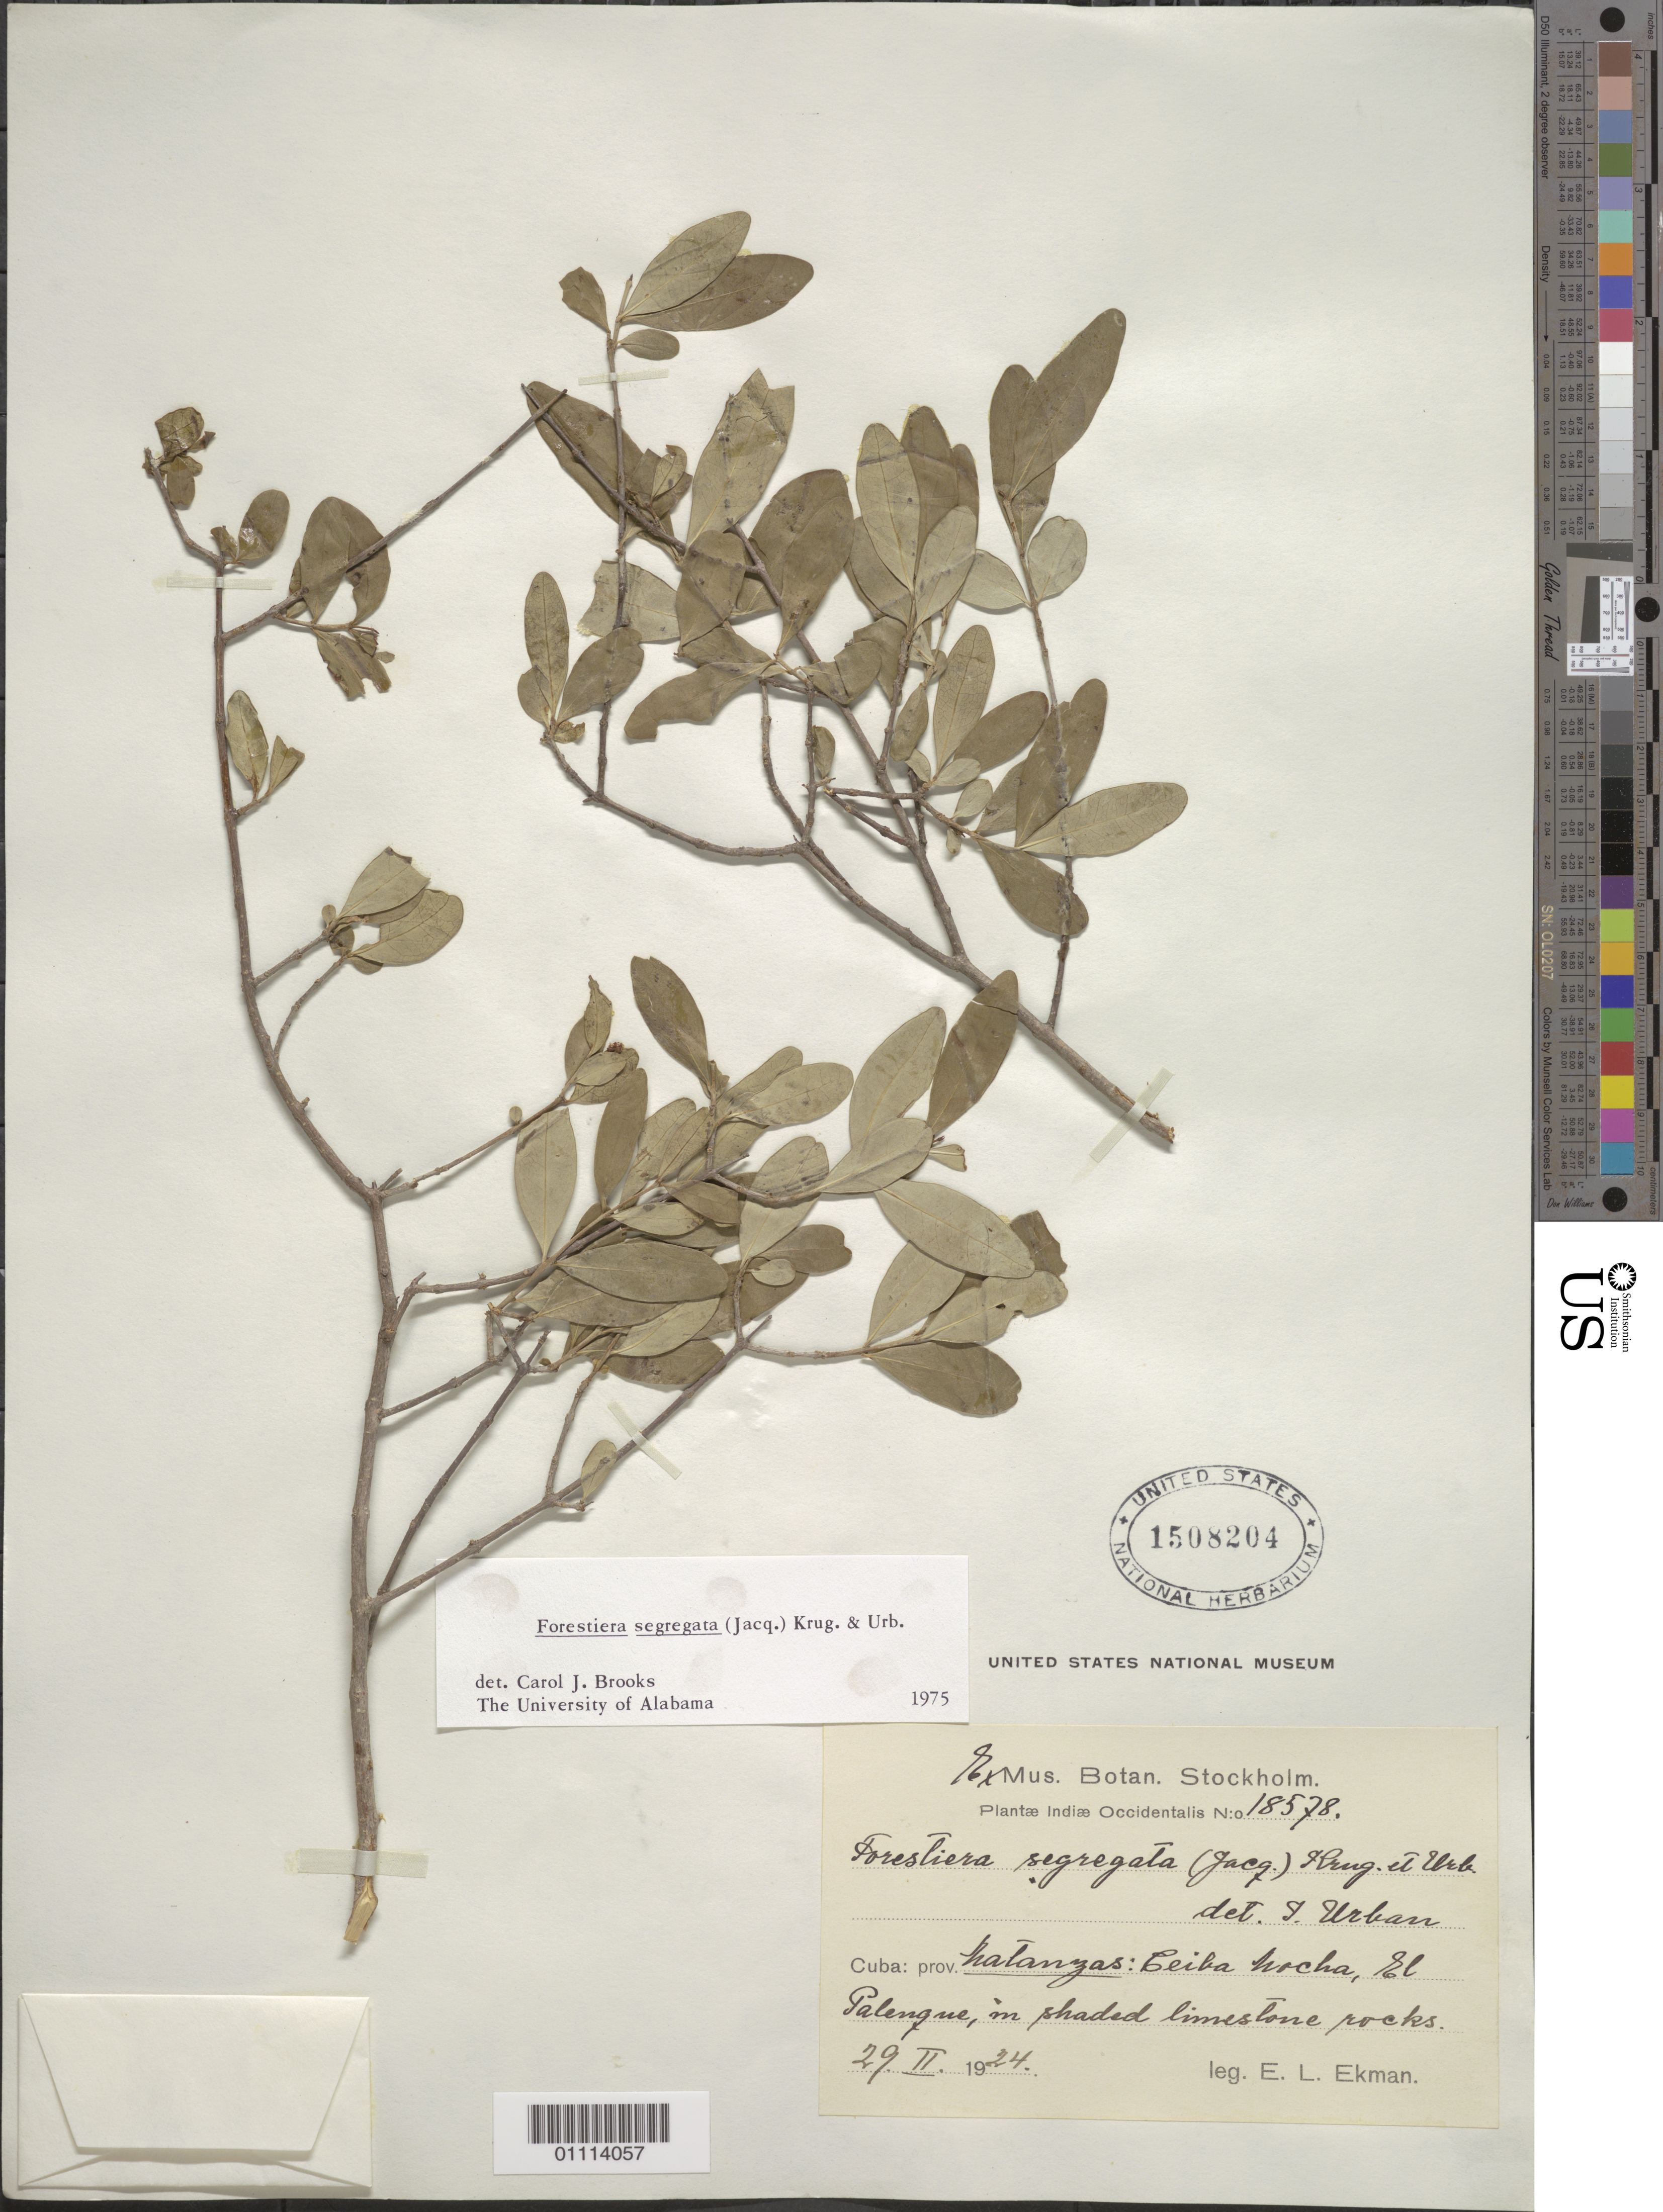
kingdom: Plantae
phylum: Tracheophyta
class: Magnoliopsida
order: Lamiales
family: Oleaceae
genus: Forestiera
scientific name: Forestiera segregata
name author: (Jacq.) Krug & Urb.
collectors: E. L. Ekman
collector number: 18578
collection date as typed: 29 Feb 1924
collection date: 1924-02-29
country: Cuba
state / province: Matanzas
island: Cuba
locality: Matanzas: Ceiba Mocha, SE, Palenque, in shaded limestone rocks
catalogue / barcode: US 1508204